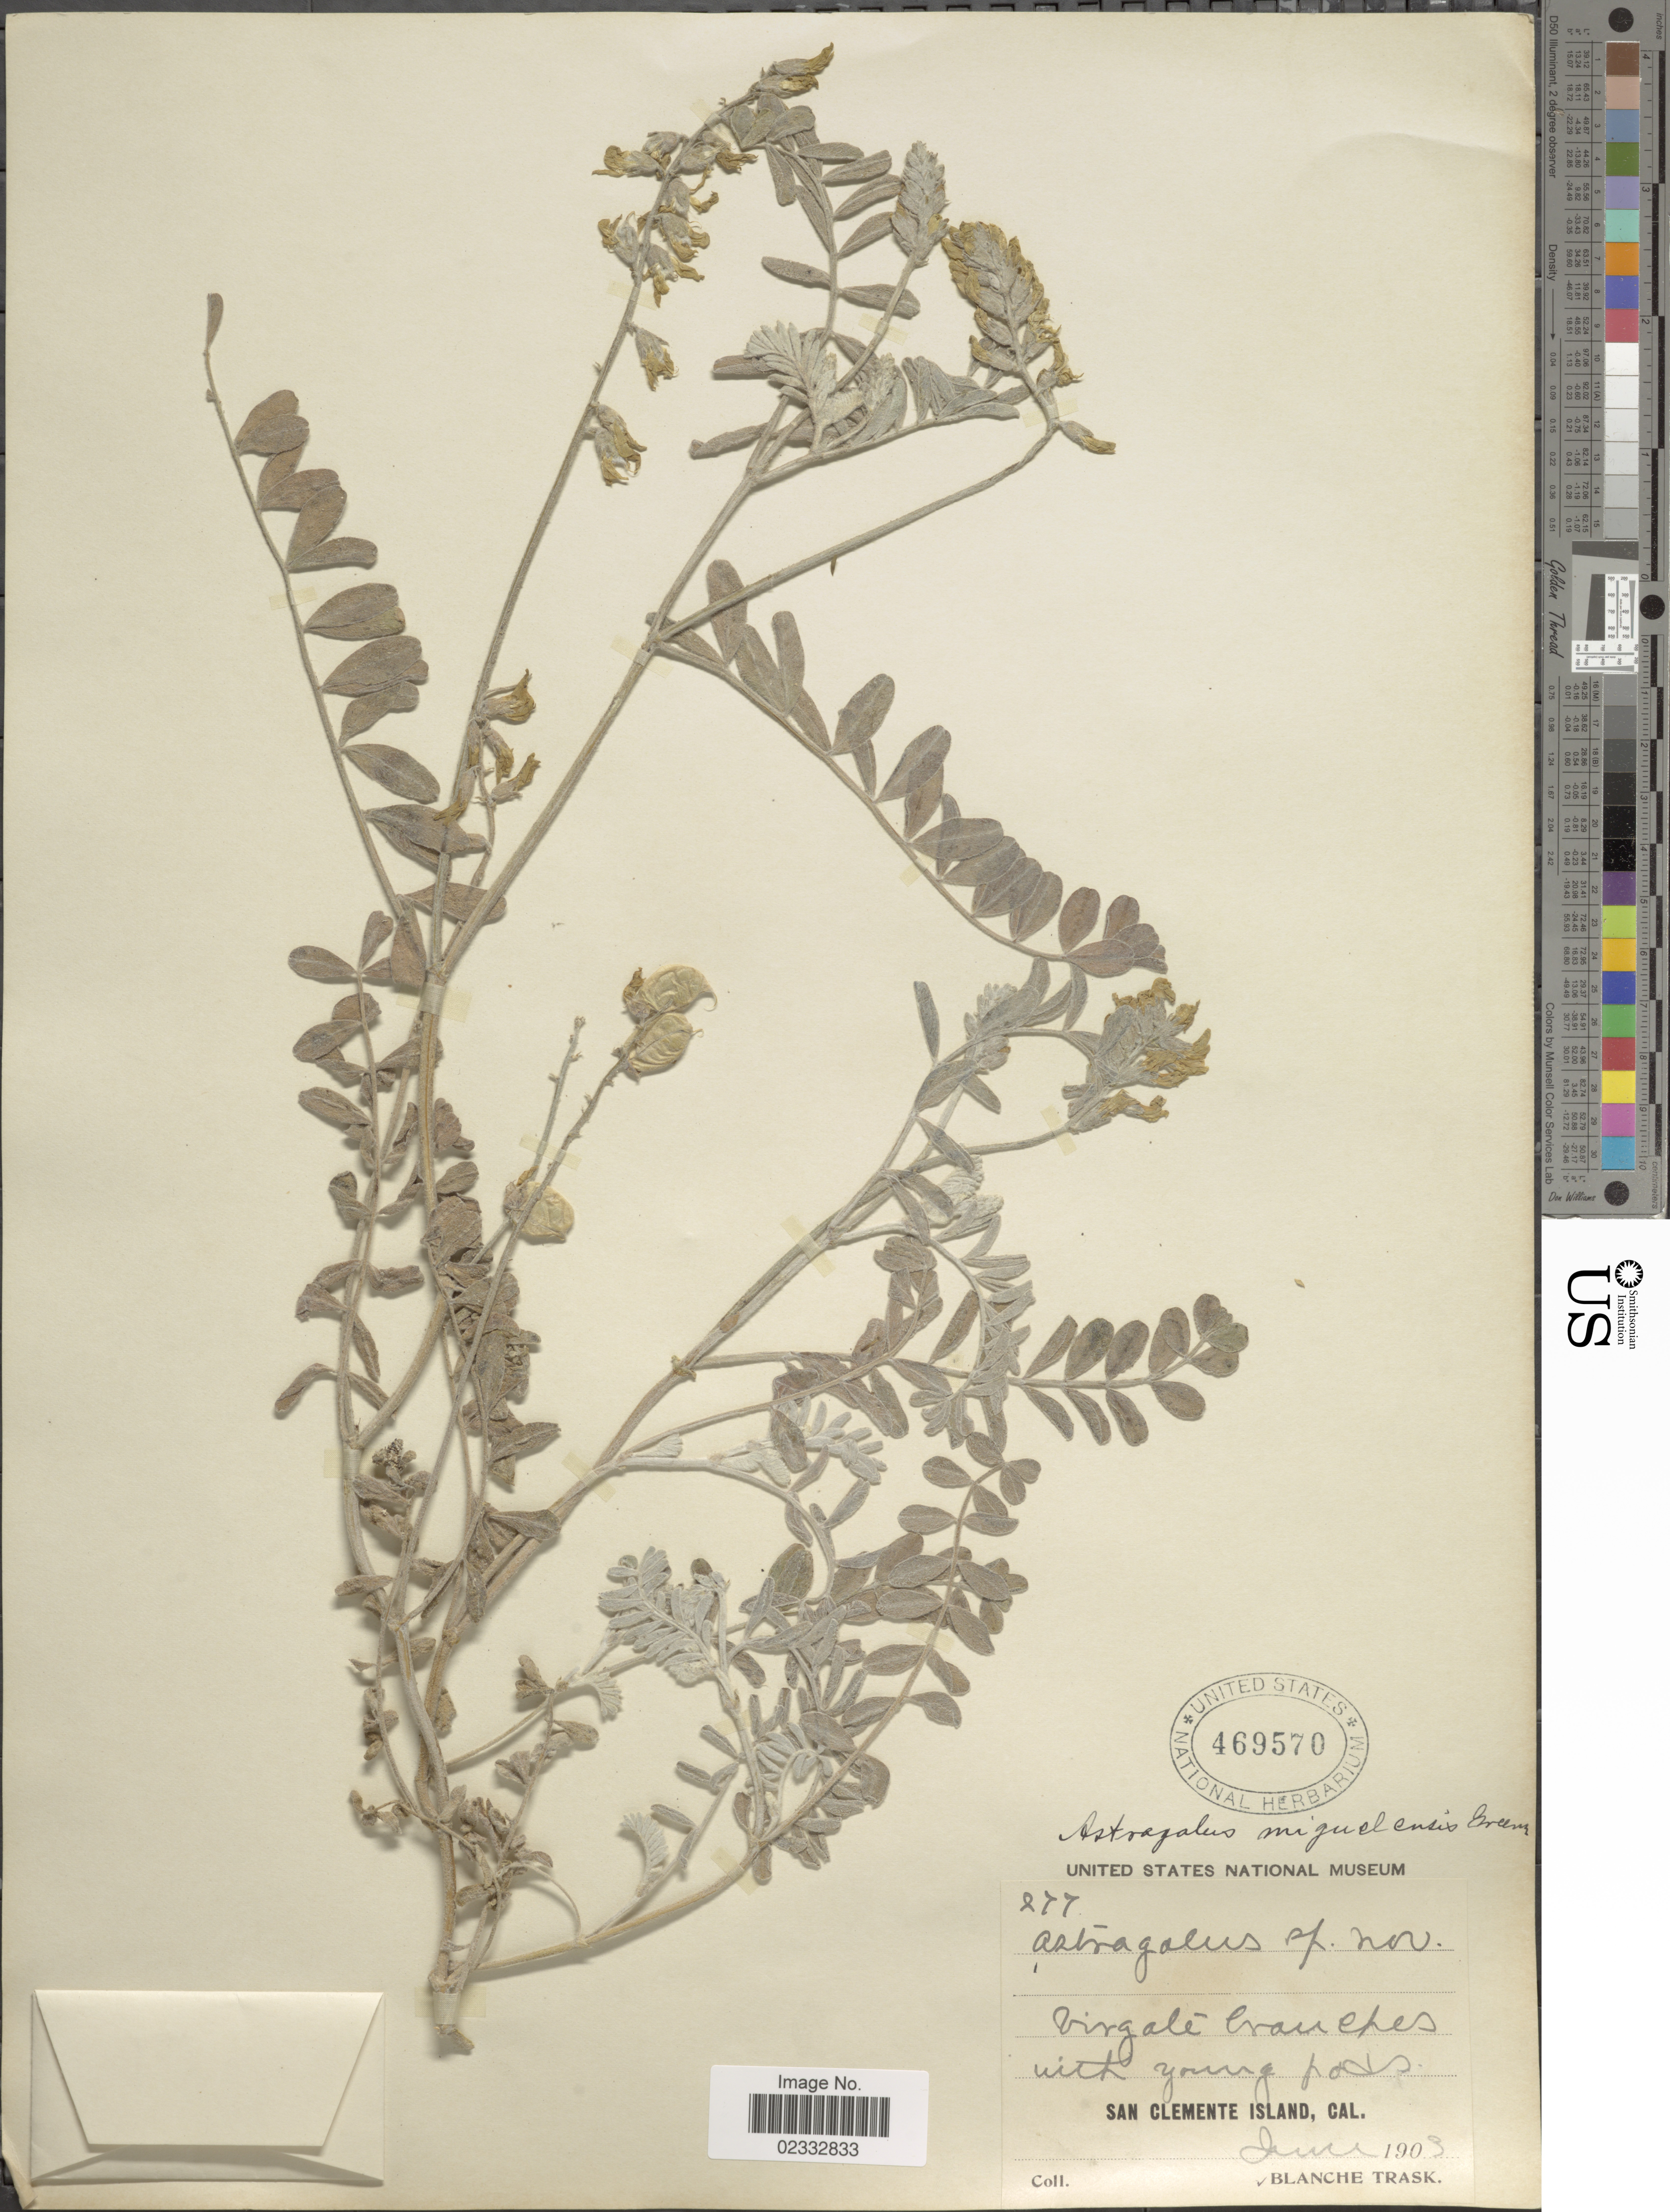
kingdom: Plantae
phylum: Tracheophyta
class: Magnoliopsida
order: Fabales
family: Fabaceae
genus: Astragalus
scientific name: Astragalus miguelensis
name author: Greene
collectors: B. Trask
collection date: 1903-06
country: United States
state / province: California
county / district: Los Angeles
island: San Clemente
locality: San Clemente Island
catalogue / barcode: US 469570